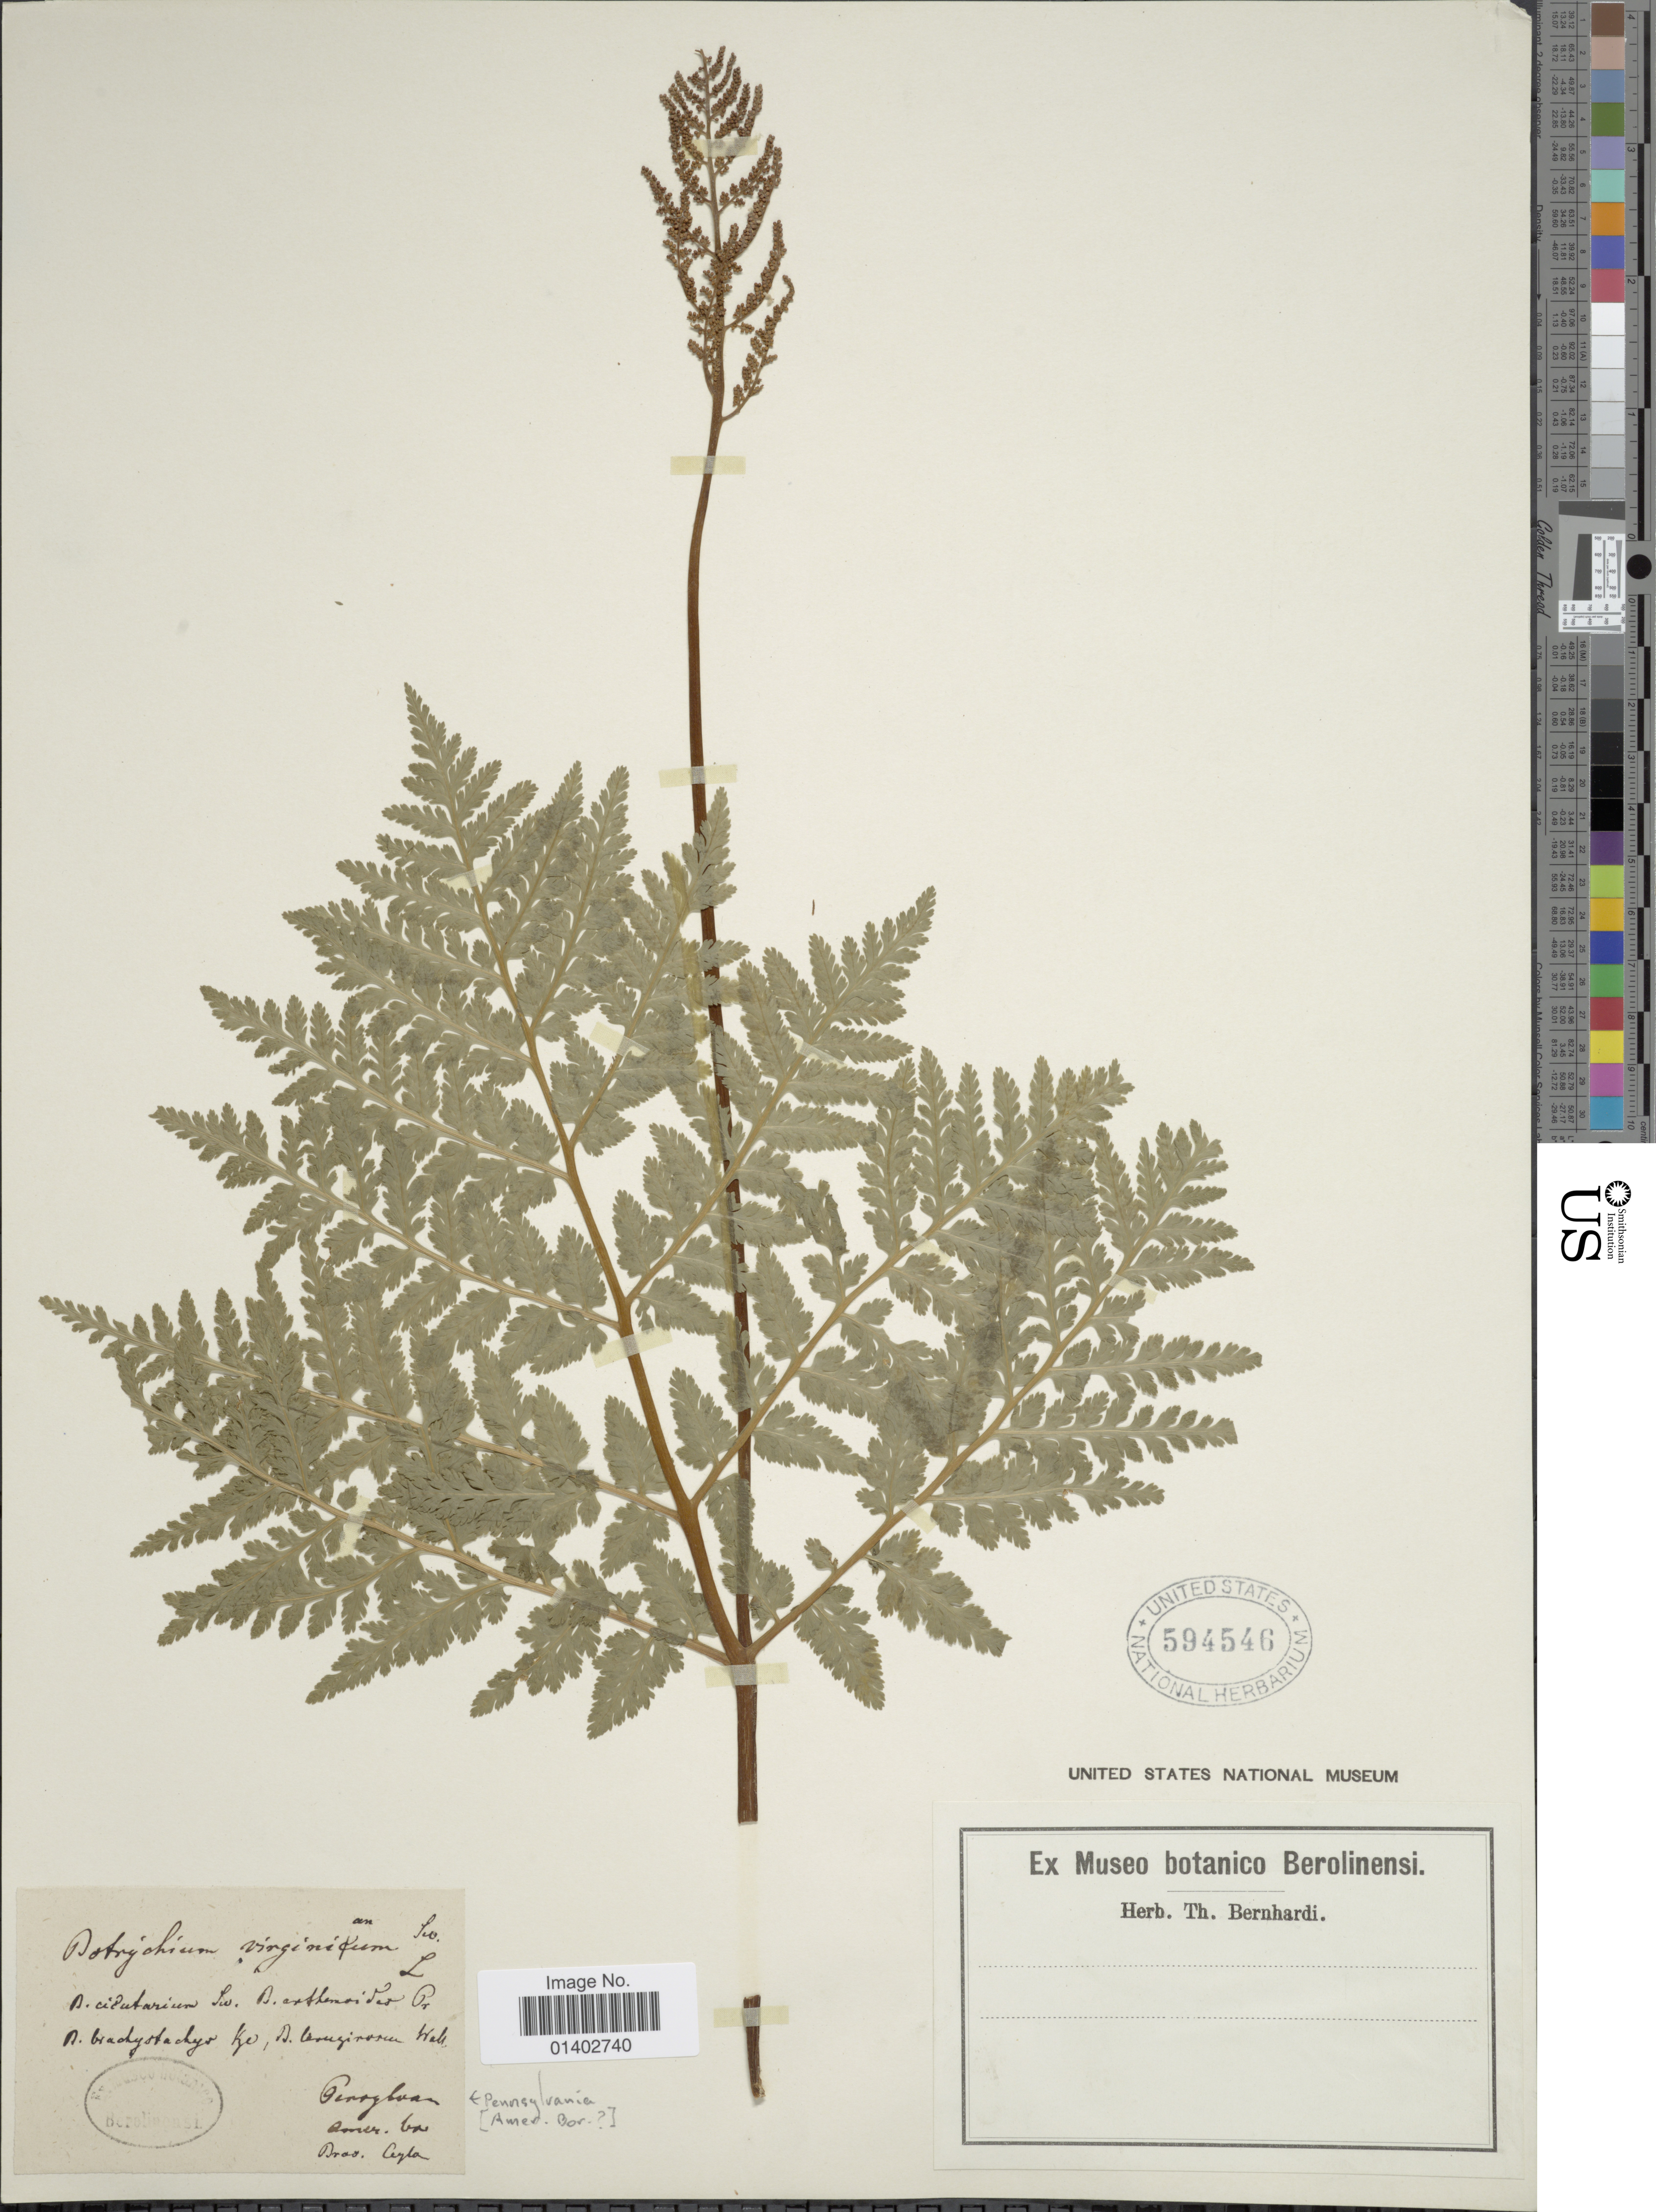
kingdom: Plantae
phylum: Tracheophyta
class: Polypodiopsida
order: Ophioglossales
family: Ophioglossaceae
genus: Botrychium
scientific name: Botrychium virginianum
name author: (L.) Sw.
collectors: T. Bernhardi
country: United States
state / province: Pennsylvania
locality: Amer Bor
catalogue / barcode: US 594546